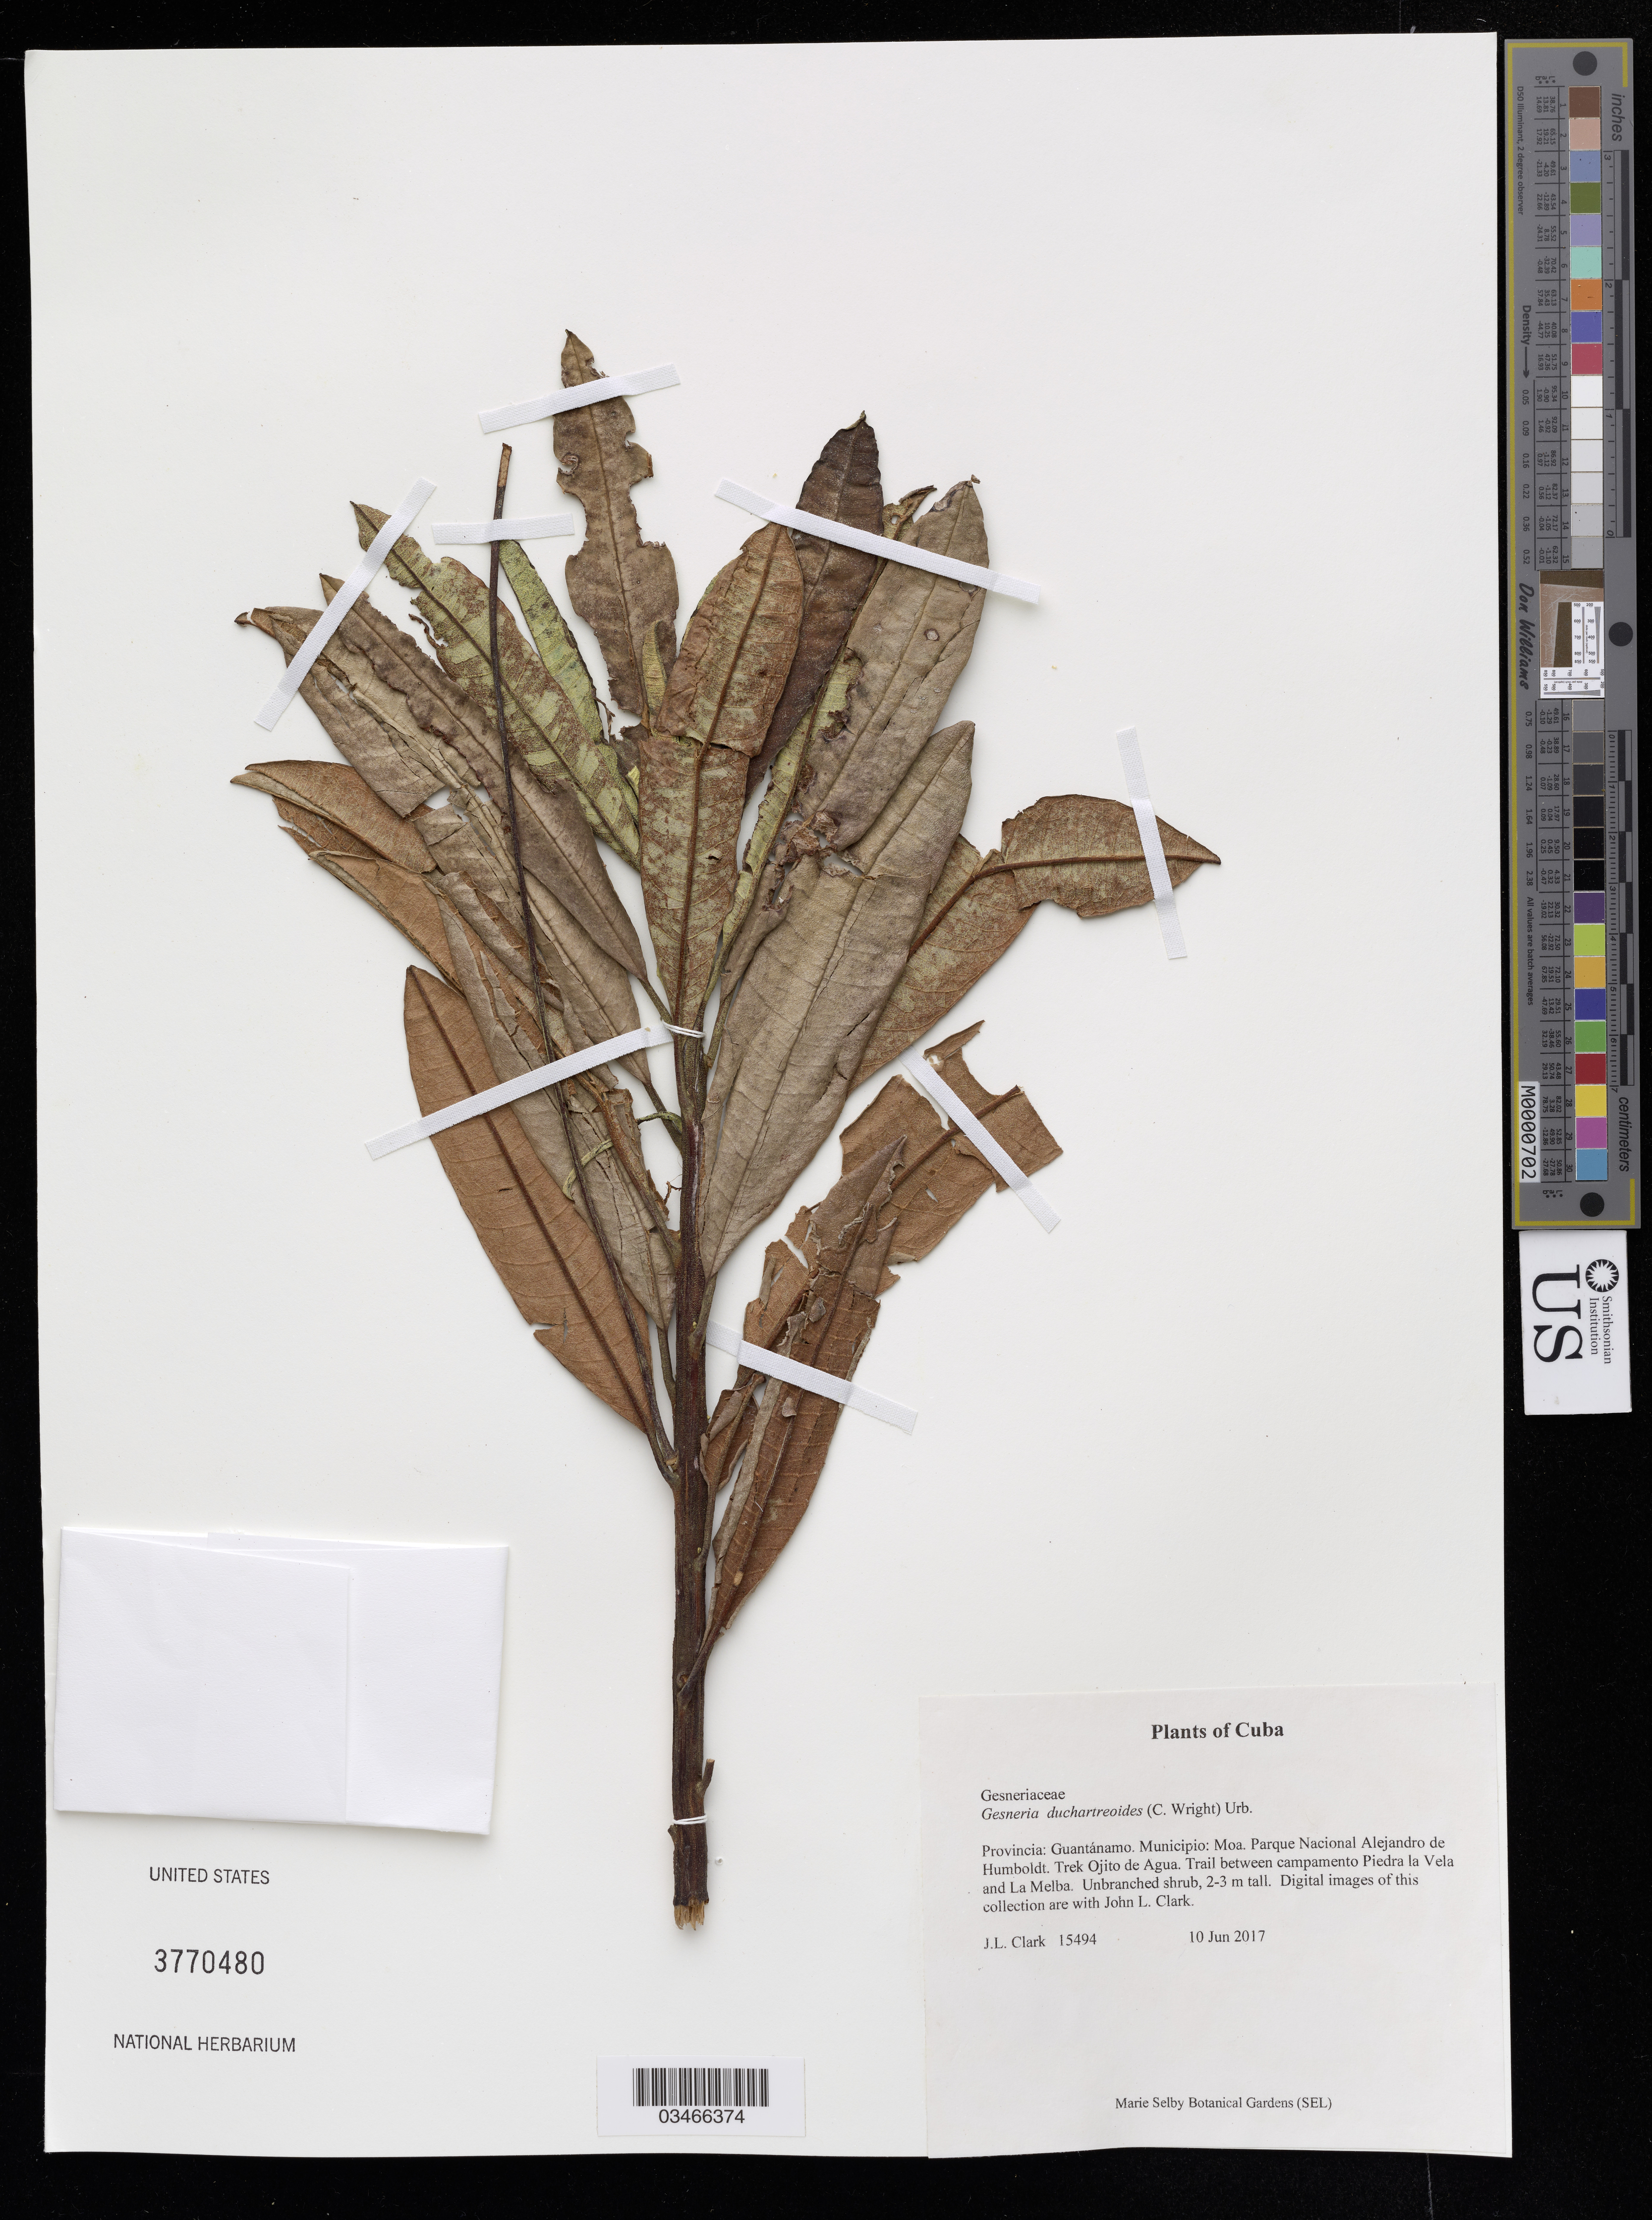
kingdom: Plantae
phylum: Tracheophyta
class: Magnoliopsida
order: Lamiales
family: Gesneriaceae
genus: Gesneria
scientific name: Gesneria duchartreoides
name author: (C. Wright) Urb.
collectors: J. Clark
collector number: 15494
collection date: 2017-06-10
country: Cuba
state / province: Guantánamo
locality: Municipio: Moa. Parque Nacional Alejandro de Humboldt. Trek Ojito de Agua. Trail between campamento Piedra la Vela and La Melba.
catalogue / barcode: US 3770480